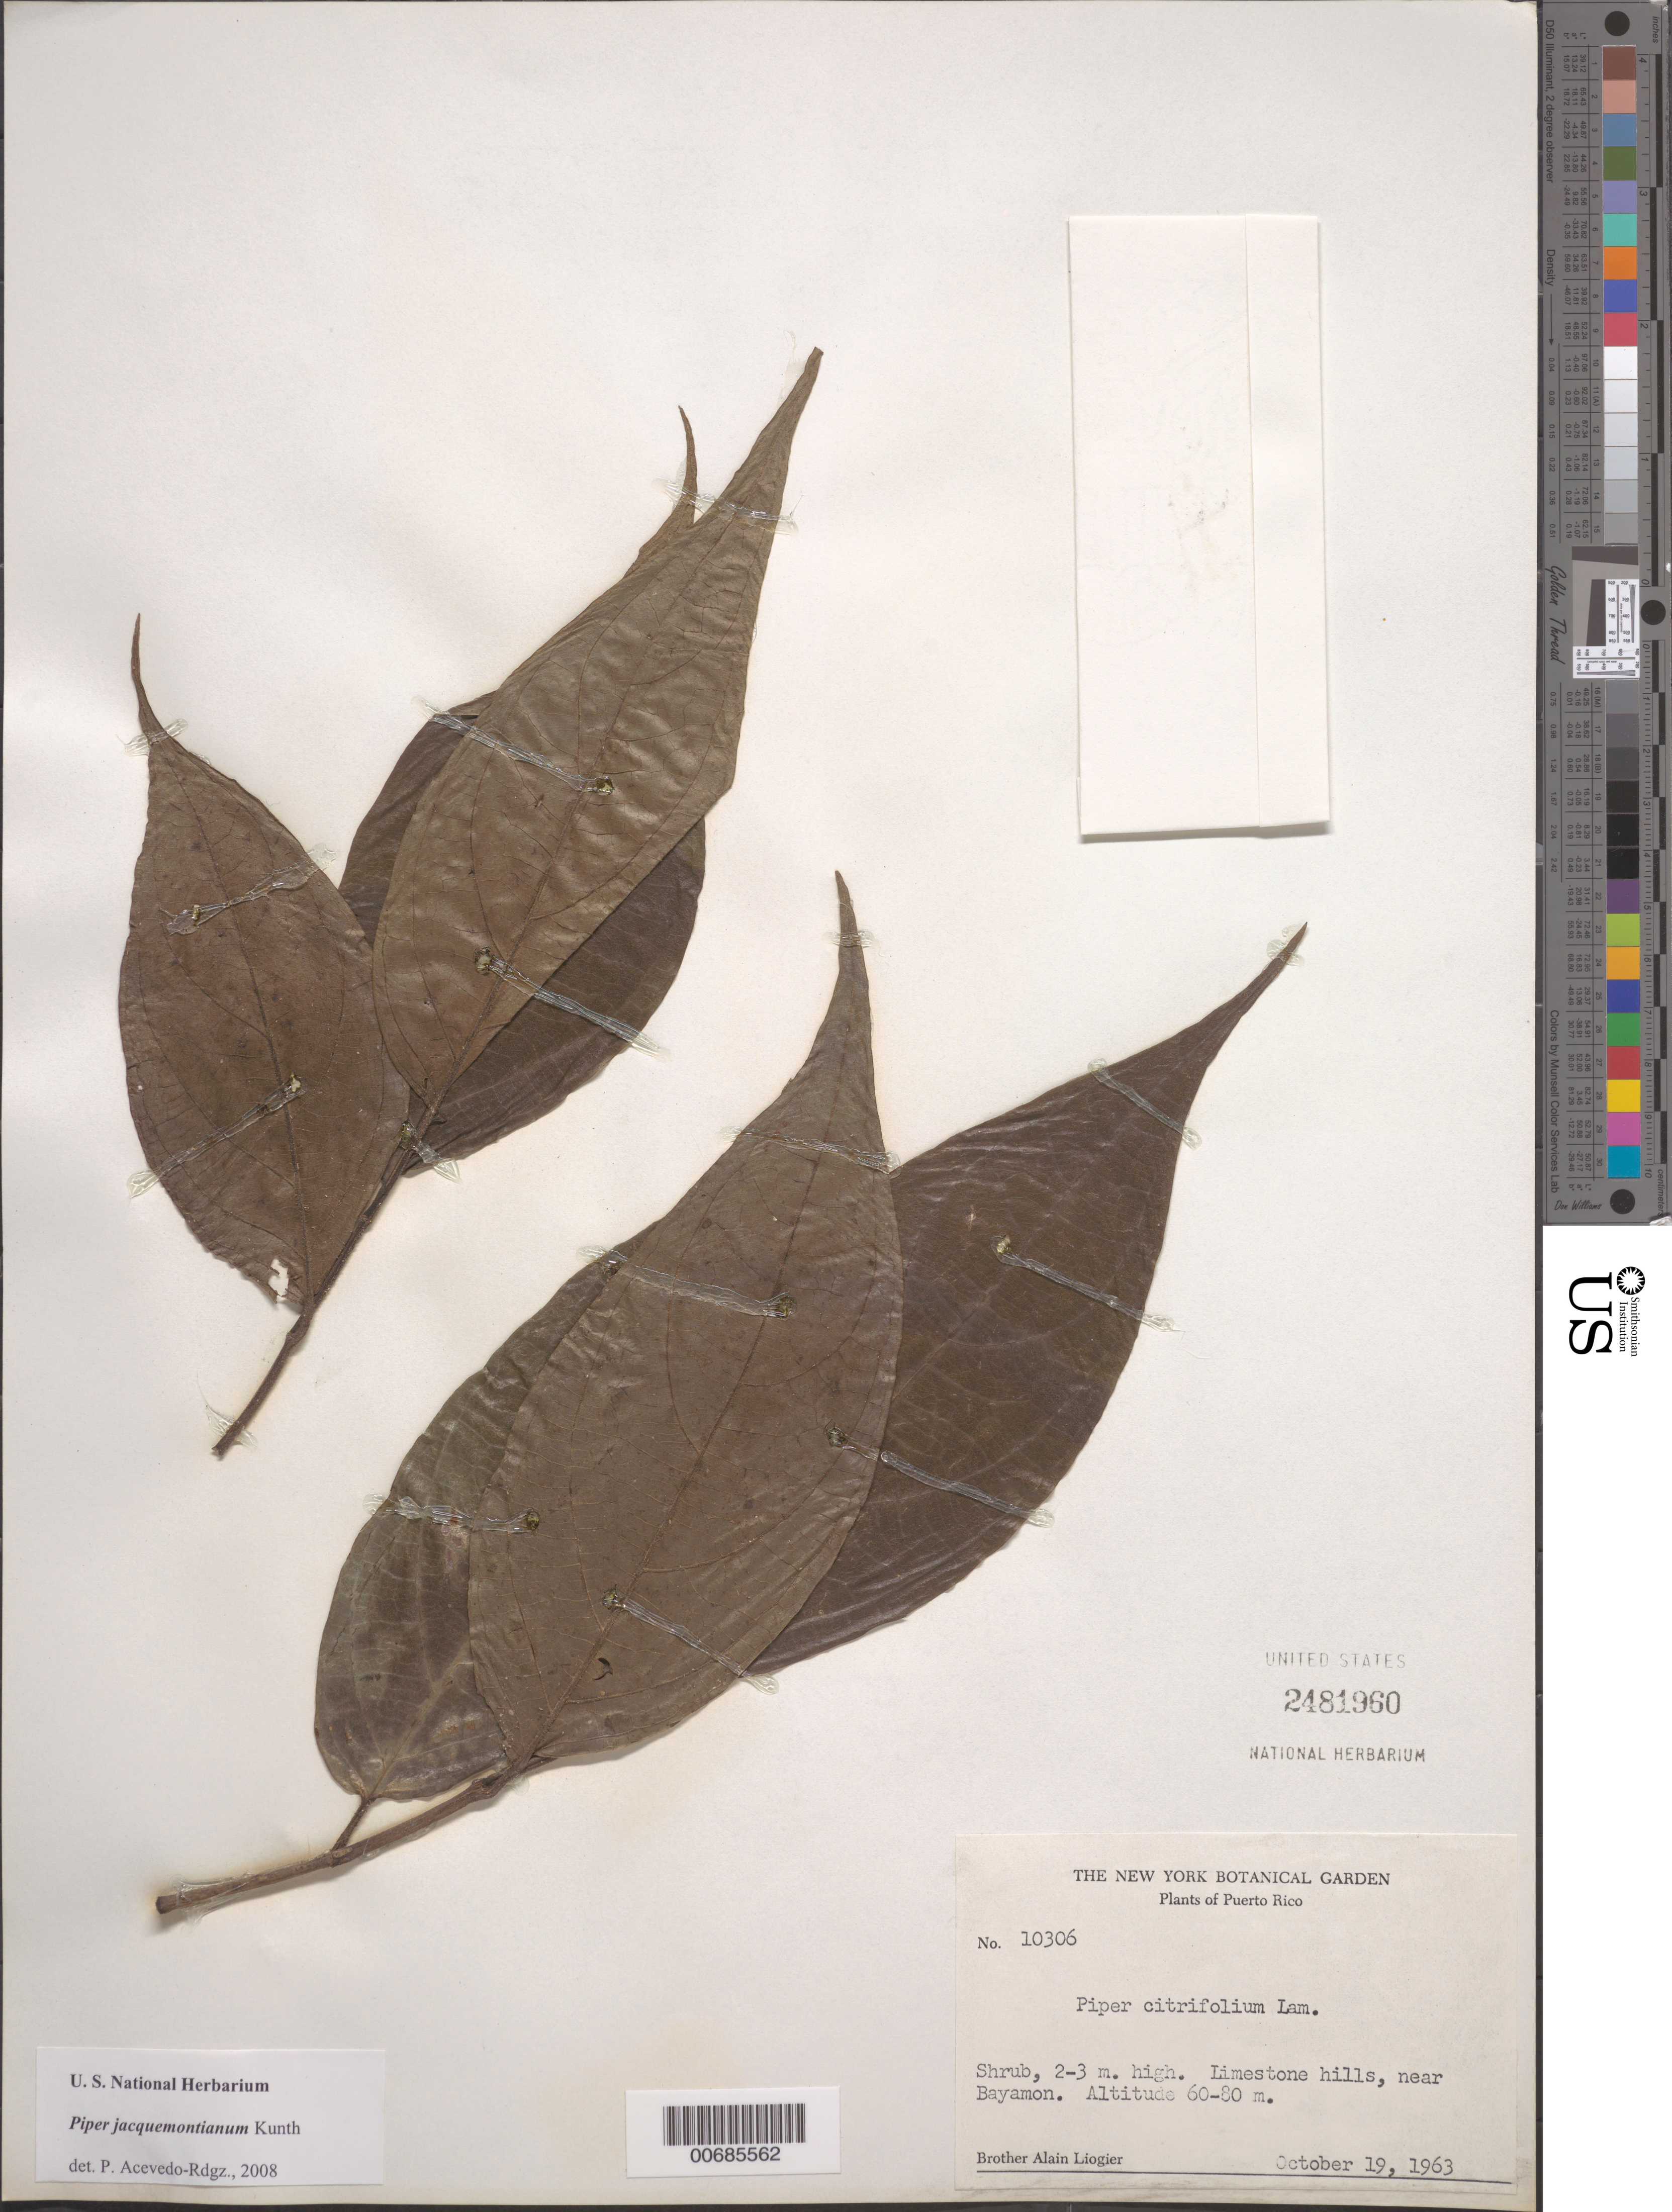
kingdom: Plantae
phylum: Tracheophyta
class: Magnoliopsida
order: Piperales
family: Piperaceae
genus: Piper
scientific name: Piper citrifolium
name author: Lam.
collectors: A. H. Liogier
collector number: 10306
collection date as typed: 19 Oct 1963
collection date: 1963-10-19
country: Puerto Rico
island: Greater Antilles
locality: Limestone hills, near Bayamon.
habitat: Limestone hills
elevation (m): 60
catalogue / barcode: US 2481960